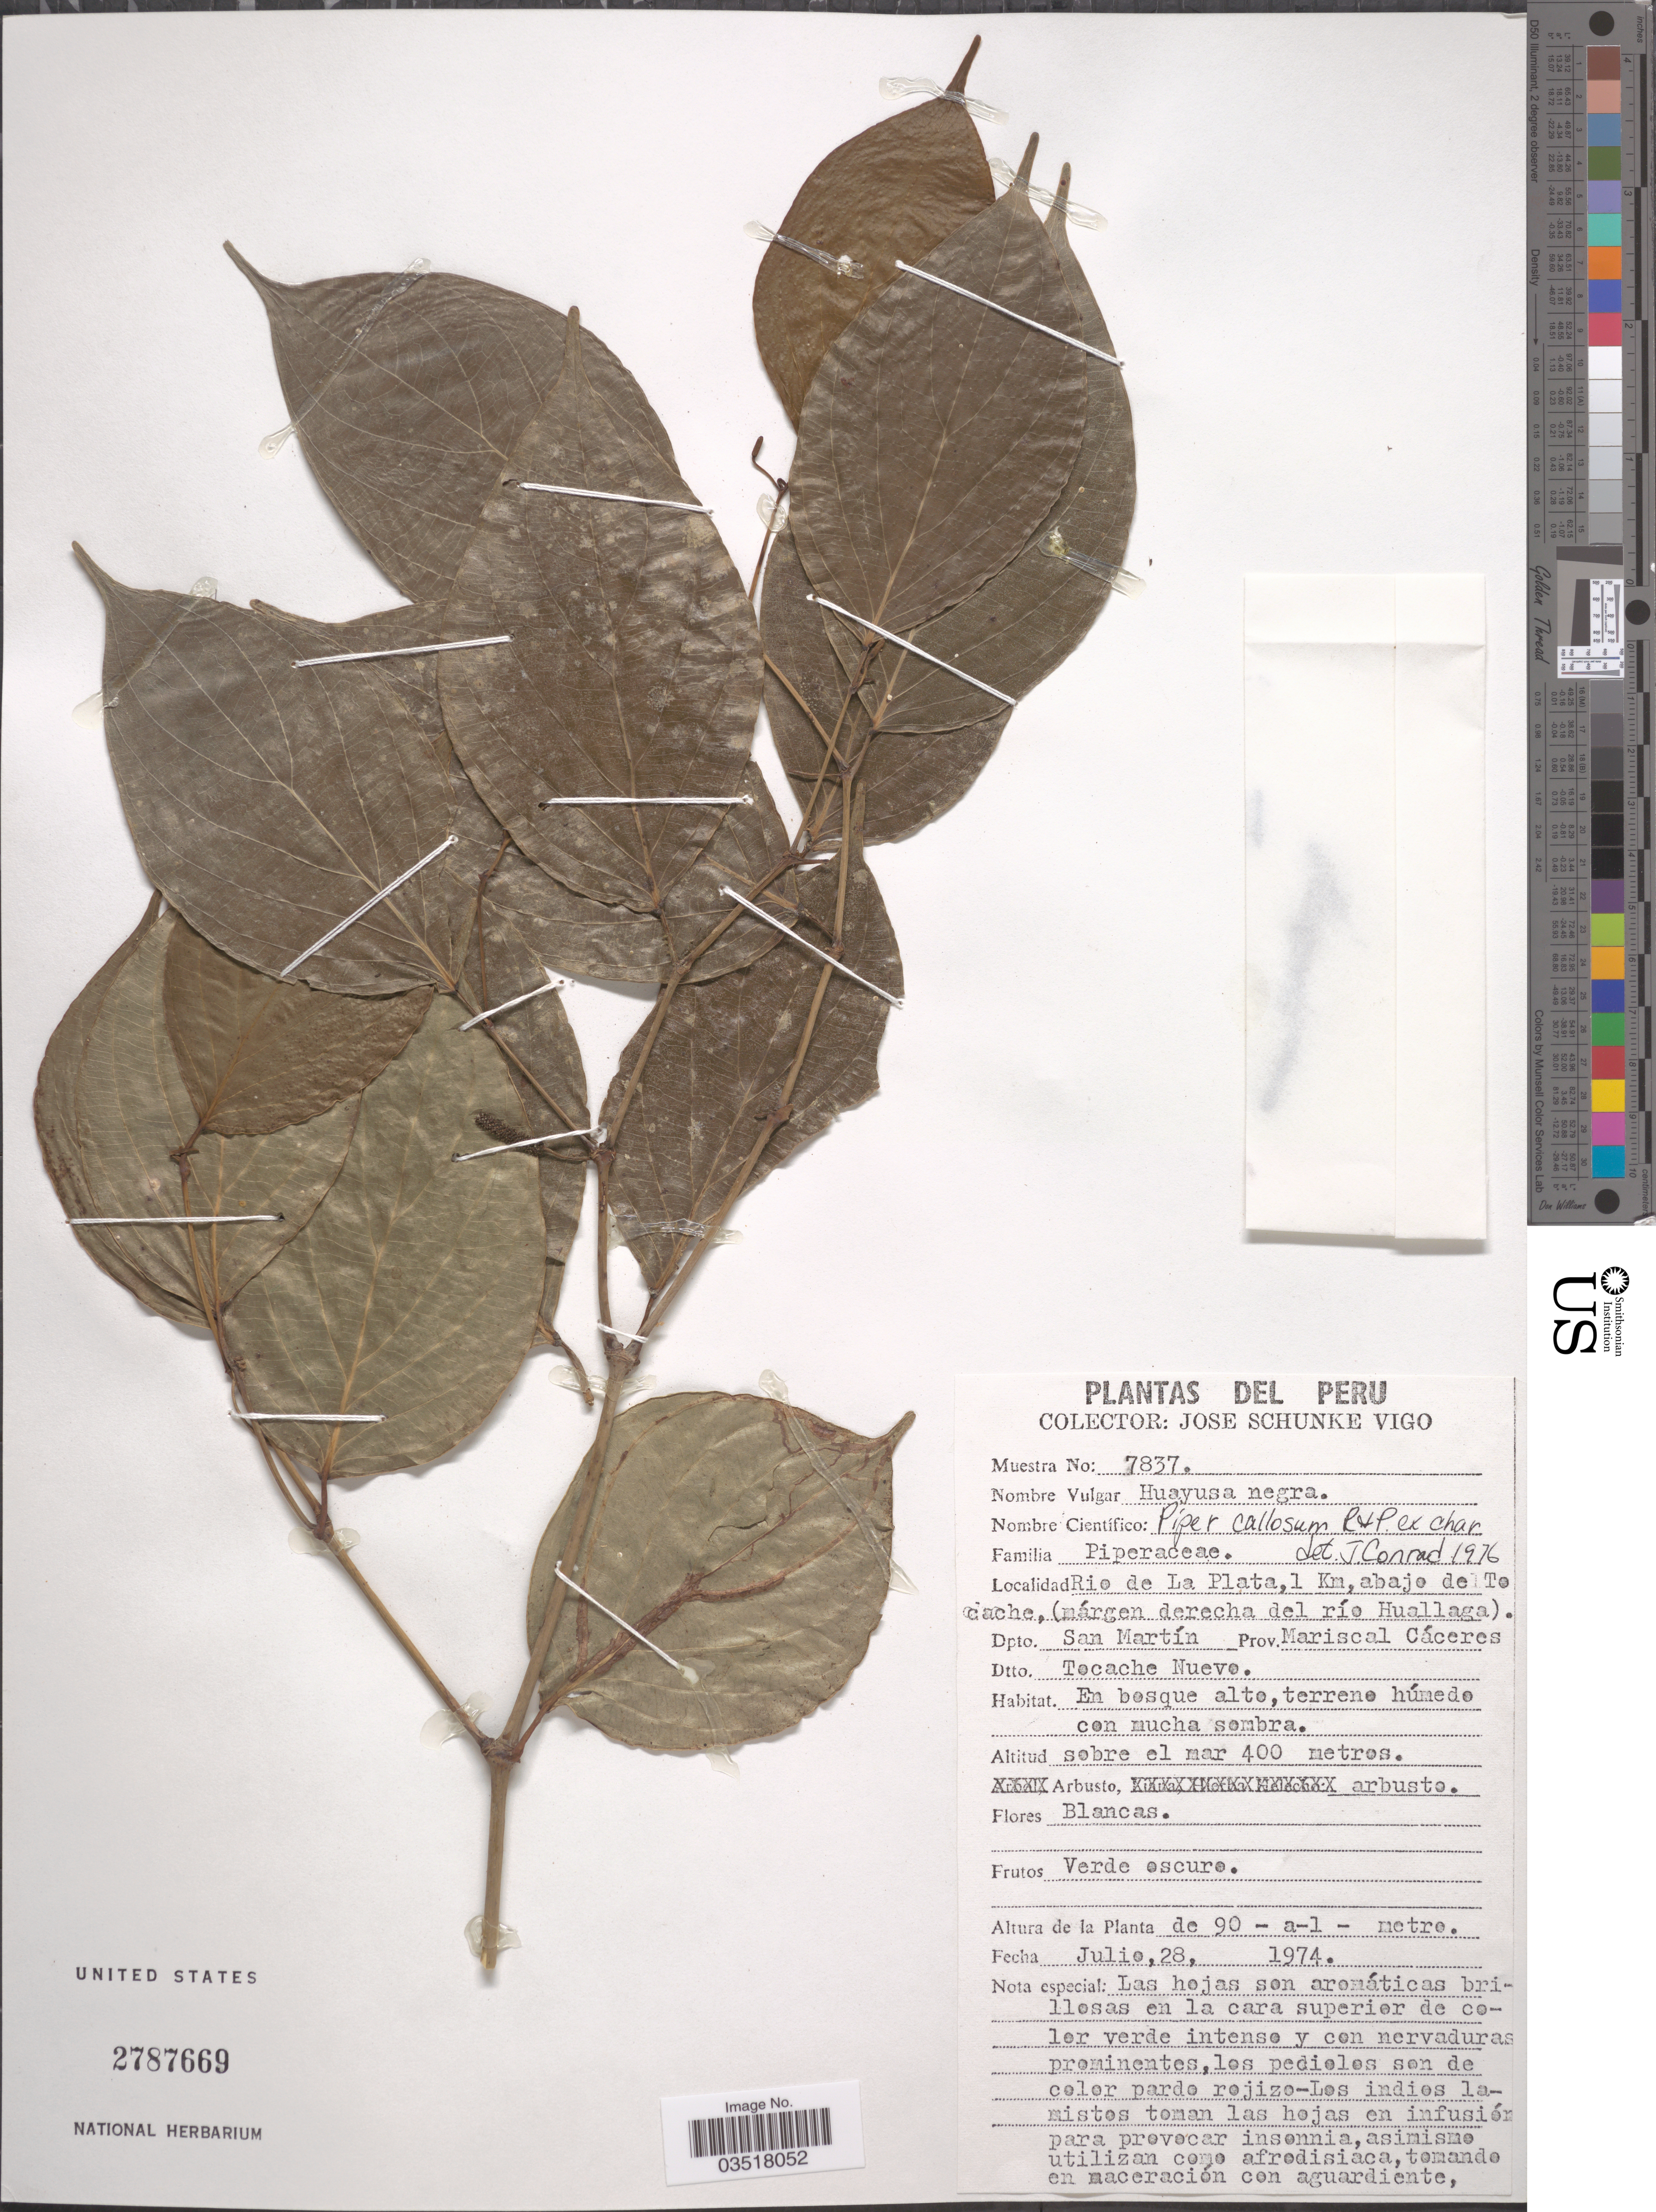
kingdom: Plantae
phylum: Tracheophyta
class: Magnoliopsida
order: Piperales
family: Piperaceae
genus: Piper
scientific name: Piper callosum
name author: Ruiz & Pav.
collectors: J. Schunke Vigo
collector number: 7837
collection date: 1974-07-28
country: Peru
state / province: San Martín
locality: Rio de La Plata, 1 Km, abajo del Tocache, (márgen derecha del río Huallaga). Dpto. San Martín. Prov. Mariscal Cáceres. Dtto. Tocache Nuevo.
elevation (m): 400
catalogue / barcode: US 2787669